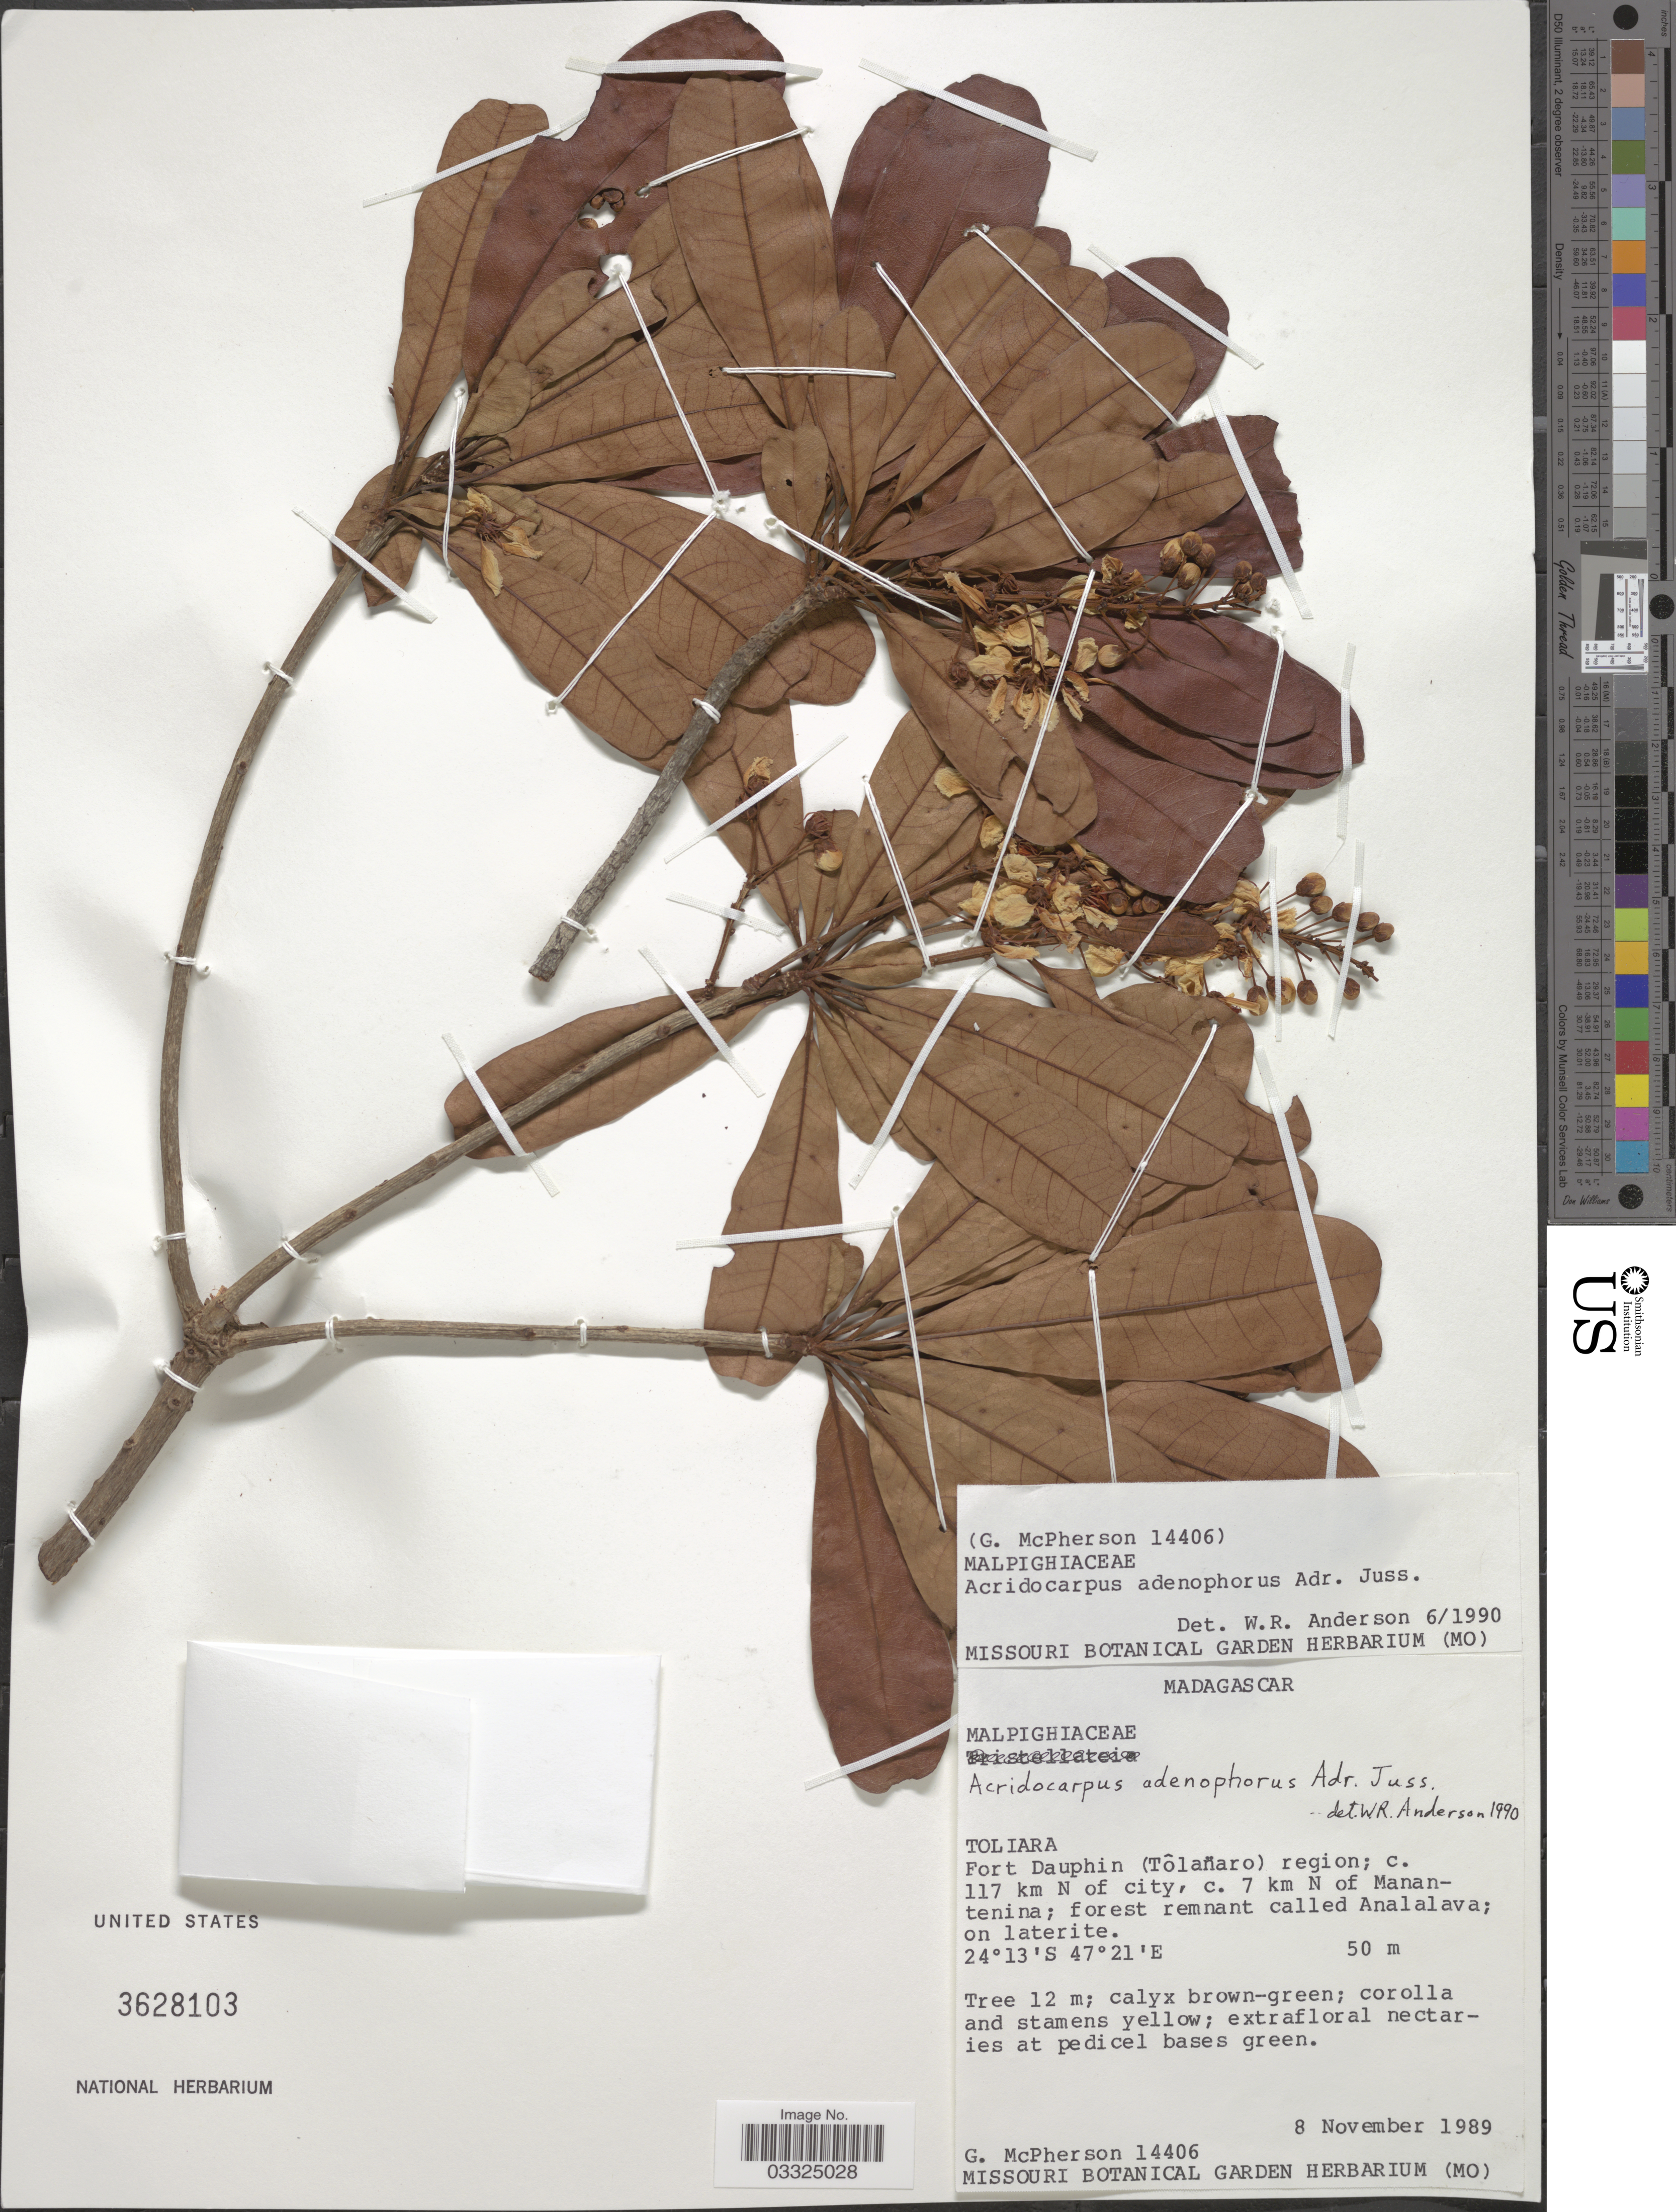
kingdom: Plantae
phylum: Tracheophyta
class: Magnoliopsida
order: Malpighiales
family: Malpighiaceae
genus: Acridocarpus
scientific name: Acridocarpus adenophorus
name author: A. Juss.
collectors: G. McPherson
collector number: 14406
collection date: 1989-11-08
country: Madagascar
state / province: Anosy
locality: Fort Dauphin (Tôlanaro) region; c. 117 km N of city, c. 7 km N of Manantenina.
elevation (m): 50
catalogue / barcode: US 3628103